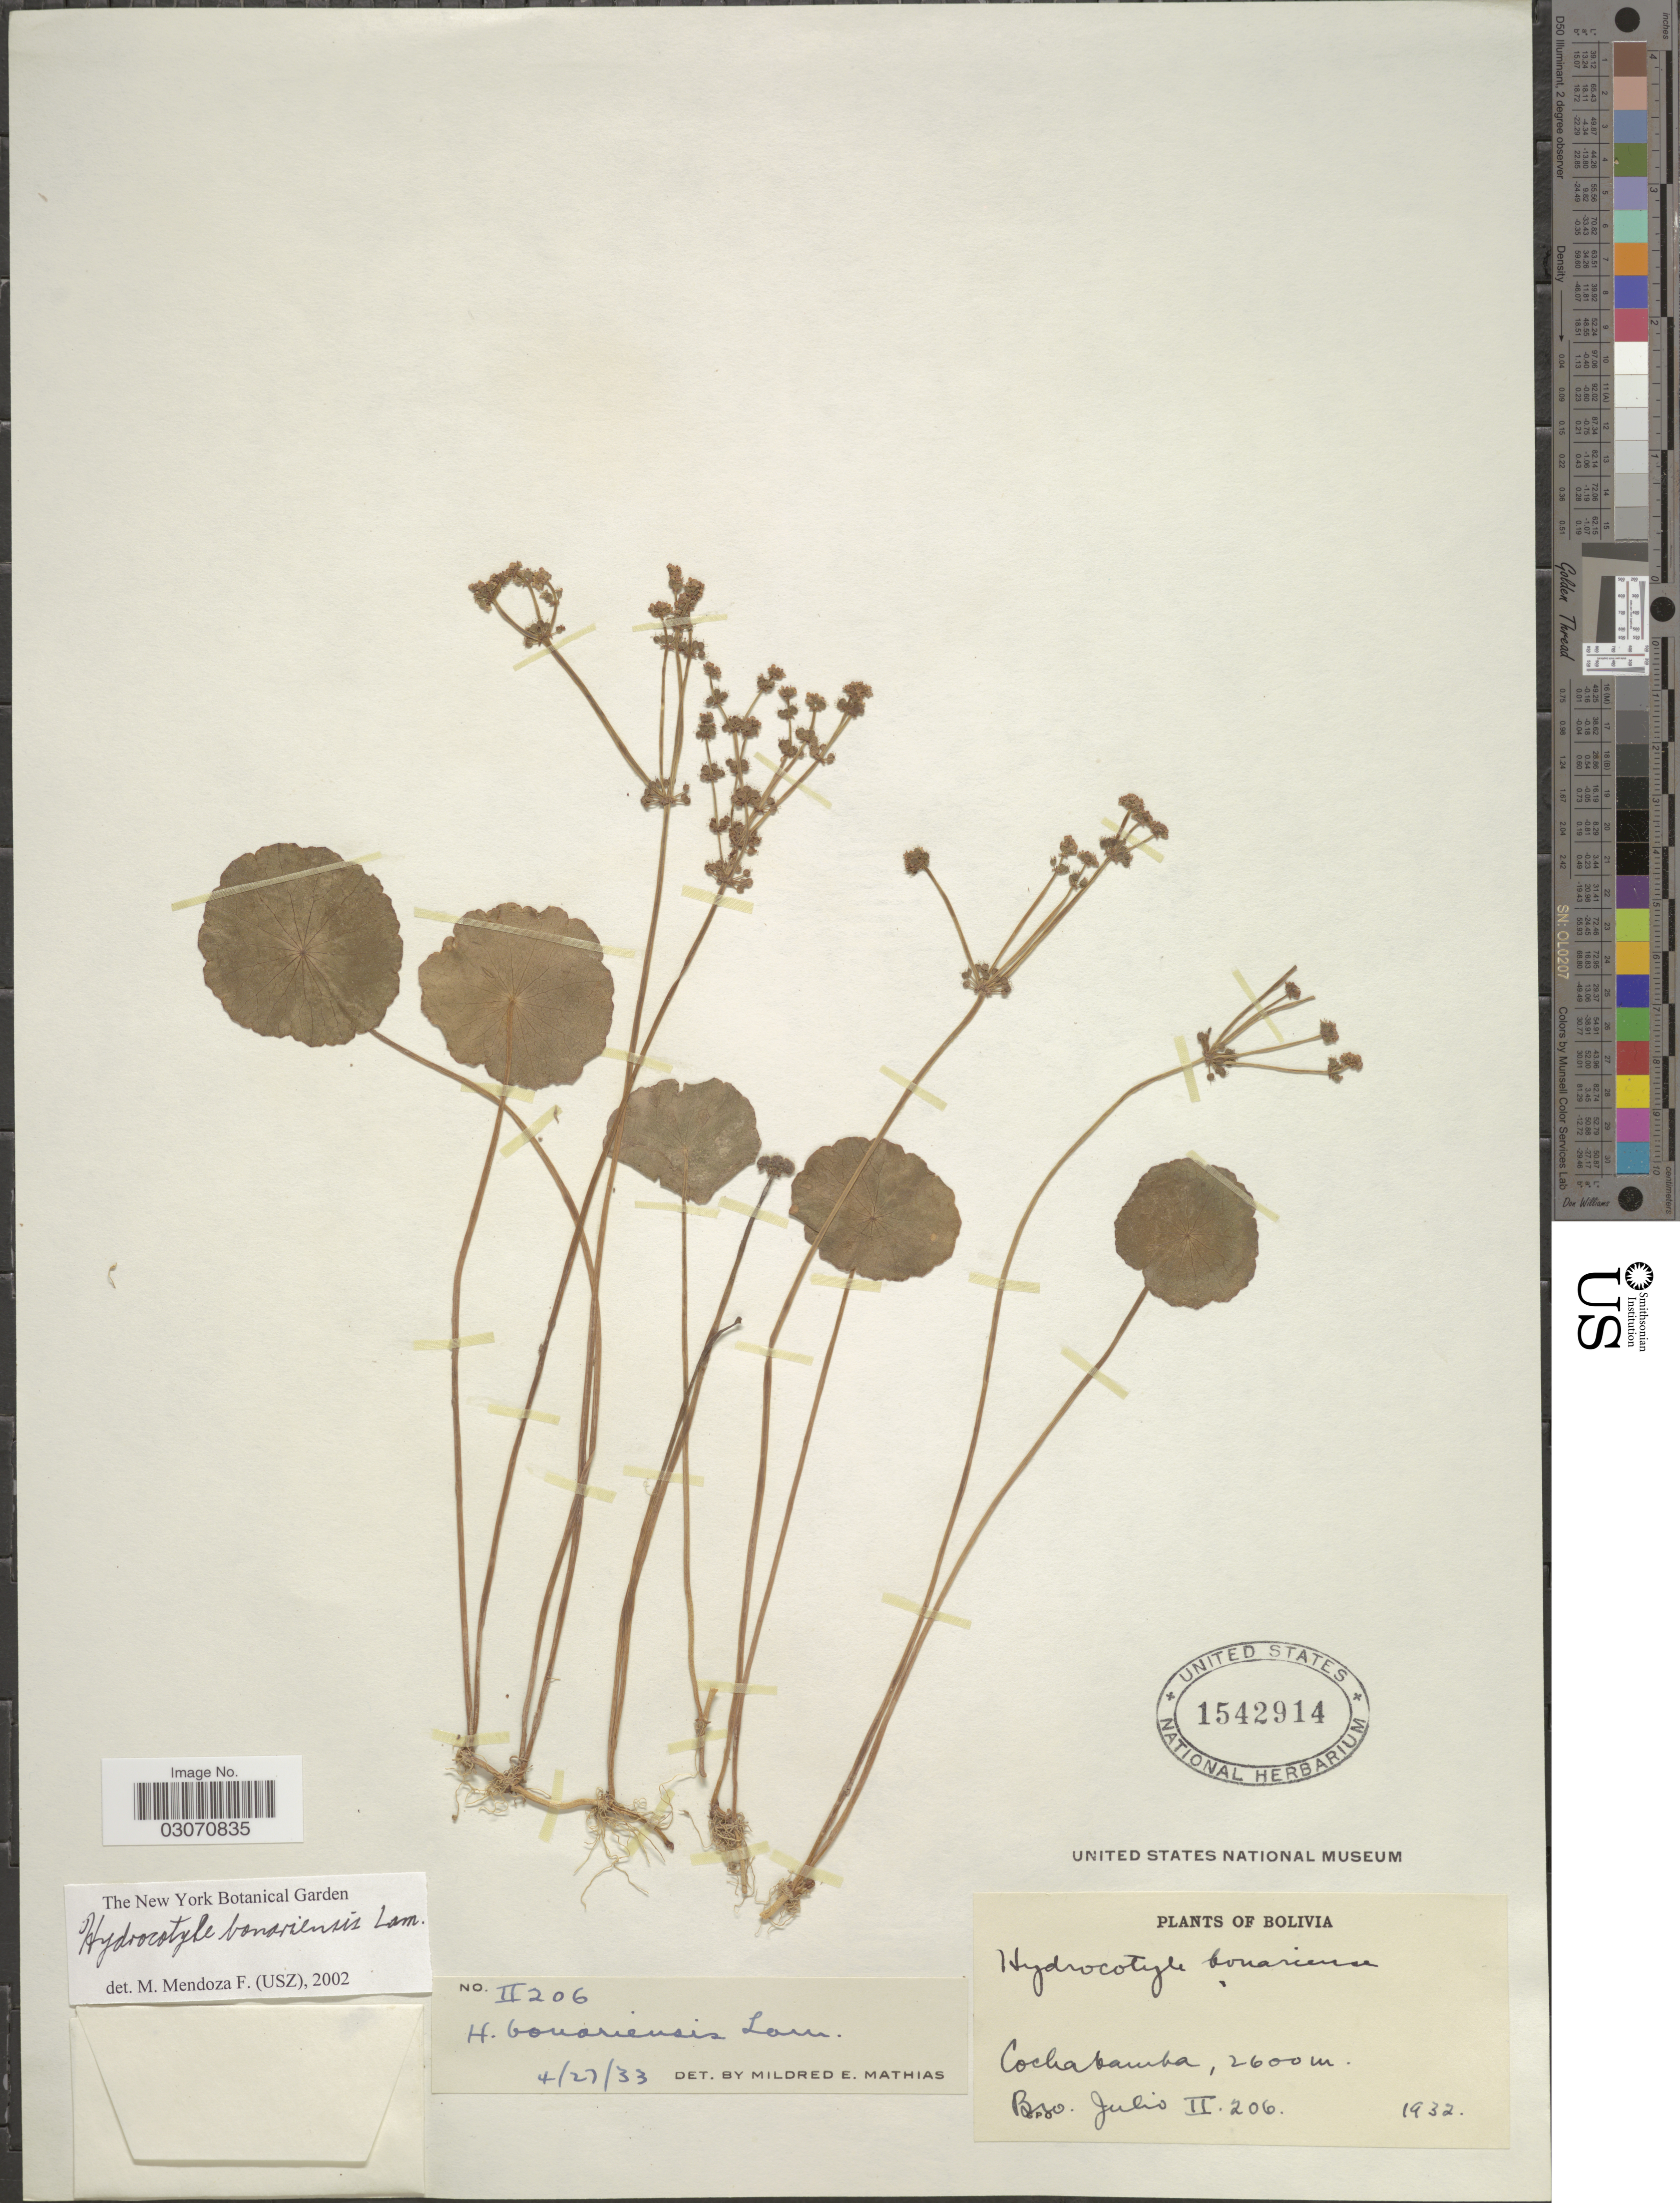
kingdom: Plantae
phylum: Tracheophyta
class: Magnoliopsida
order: Apiales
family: Araliaceae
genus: Hydrocotyle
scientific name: Hydrocotyle bonariensis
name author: Lam.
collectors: Bro. Julio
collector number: II206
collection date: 1932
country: Bolivia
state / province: Cochabamba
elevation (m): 2600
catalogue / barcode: US 1542914